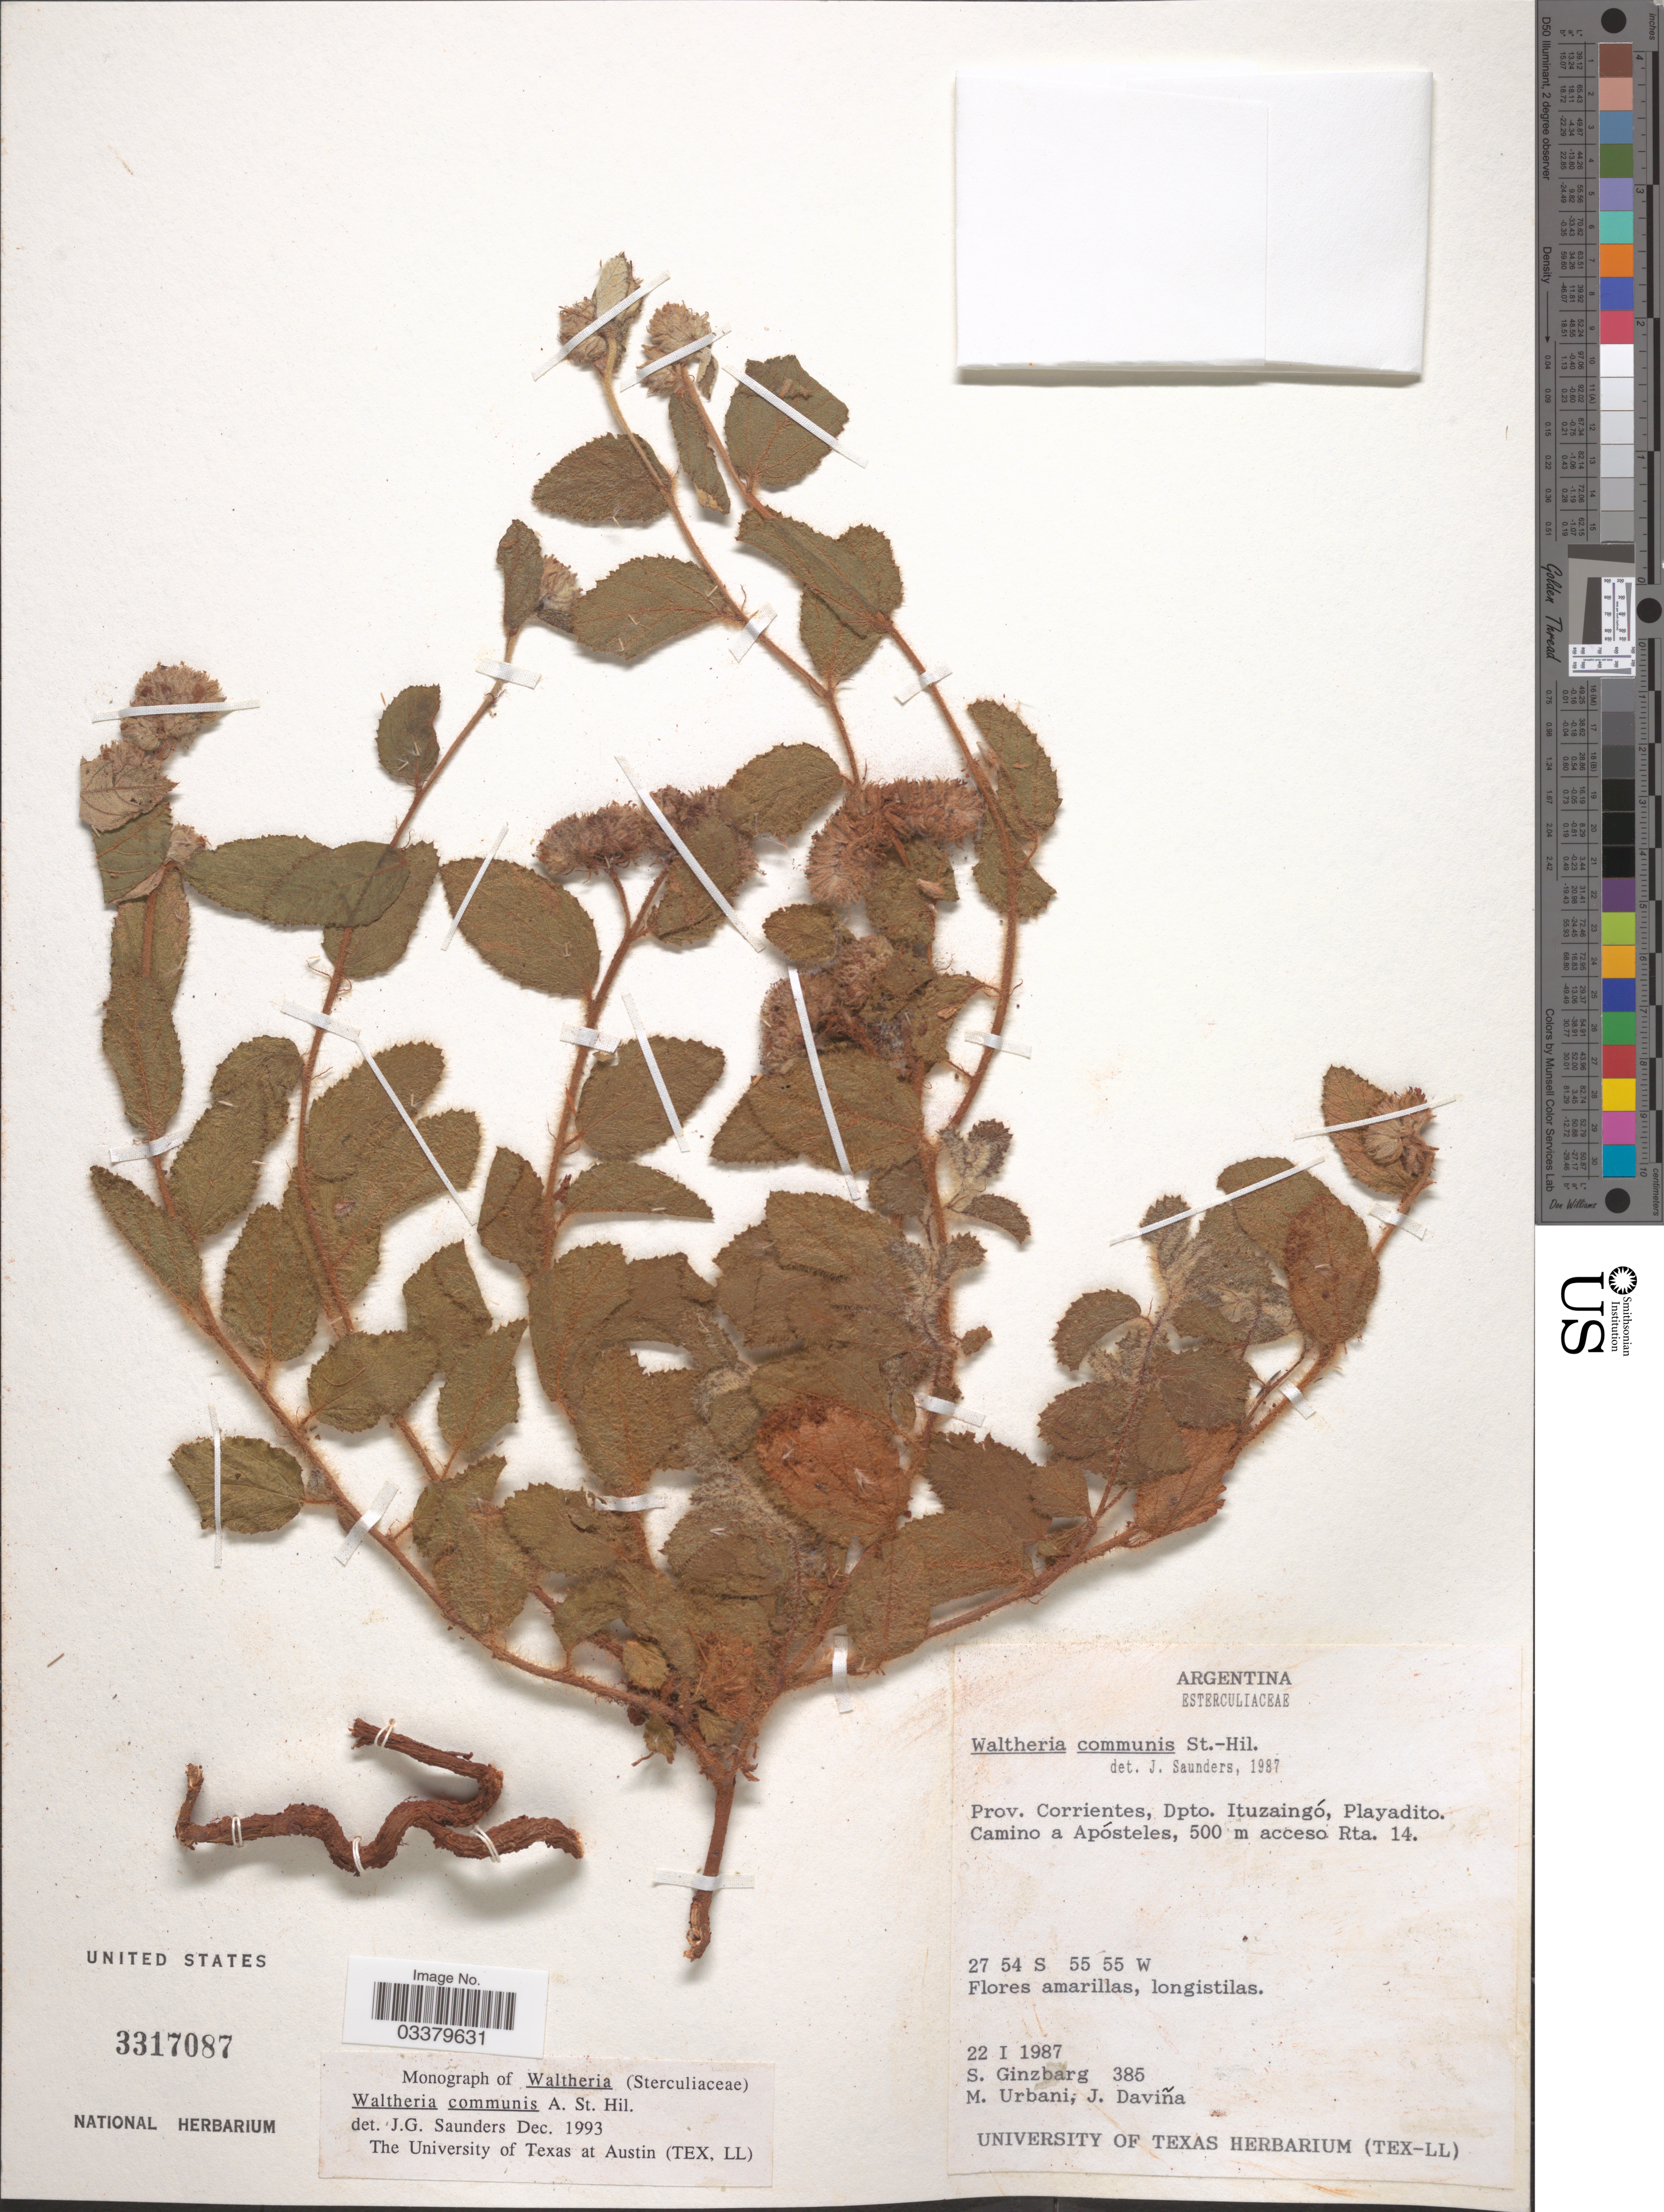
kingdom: Plantae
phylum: Tracheophyta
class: Magnoliopsida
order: Malvales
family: Malvaceae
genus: Waltheria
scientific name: Waltheria communis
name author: A. St.-Hil.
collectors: S. Ginzbarg, M. Urbani & J. Daviña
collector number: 385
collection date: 1987-01-22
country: Argentina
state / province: Corrientes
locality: Dpto. Ituzaingó, Playadito. Camino a Apósteles, 500 m acceso Rta. 14.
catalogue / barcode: US 3317087